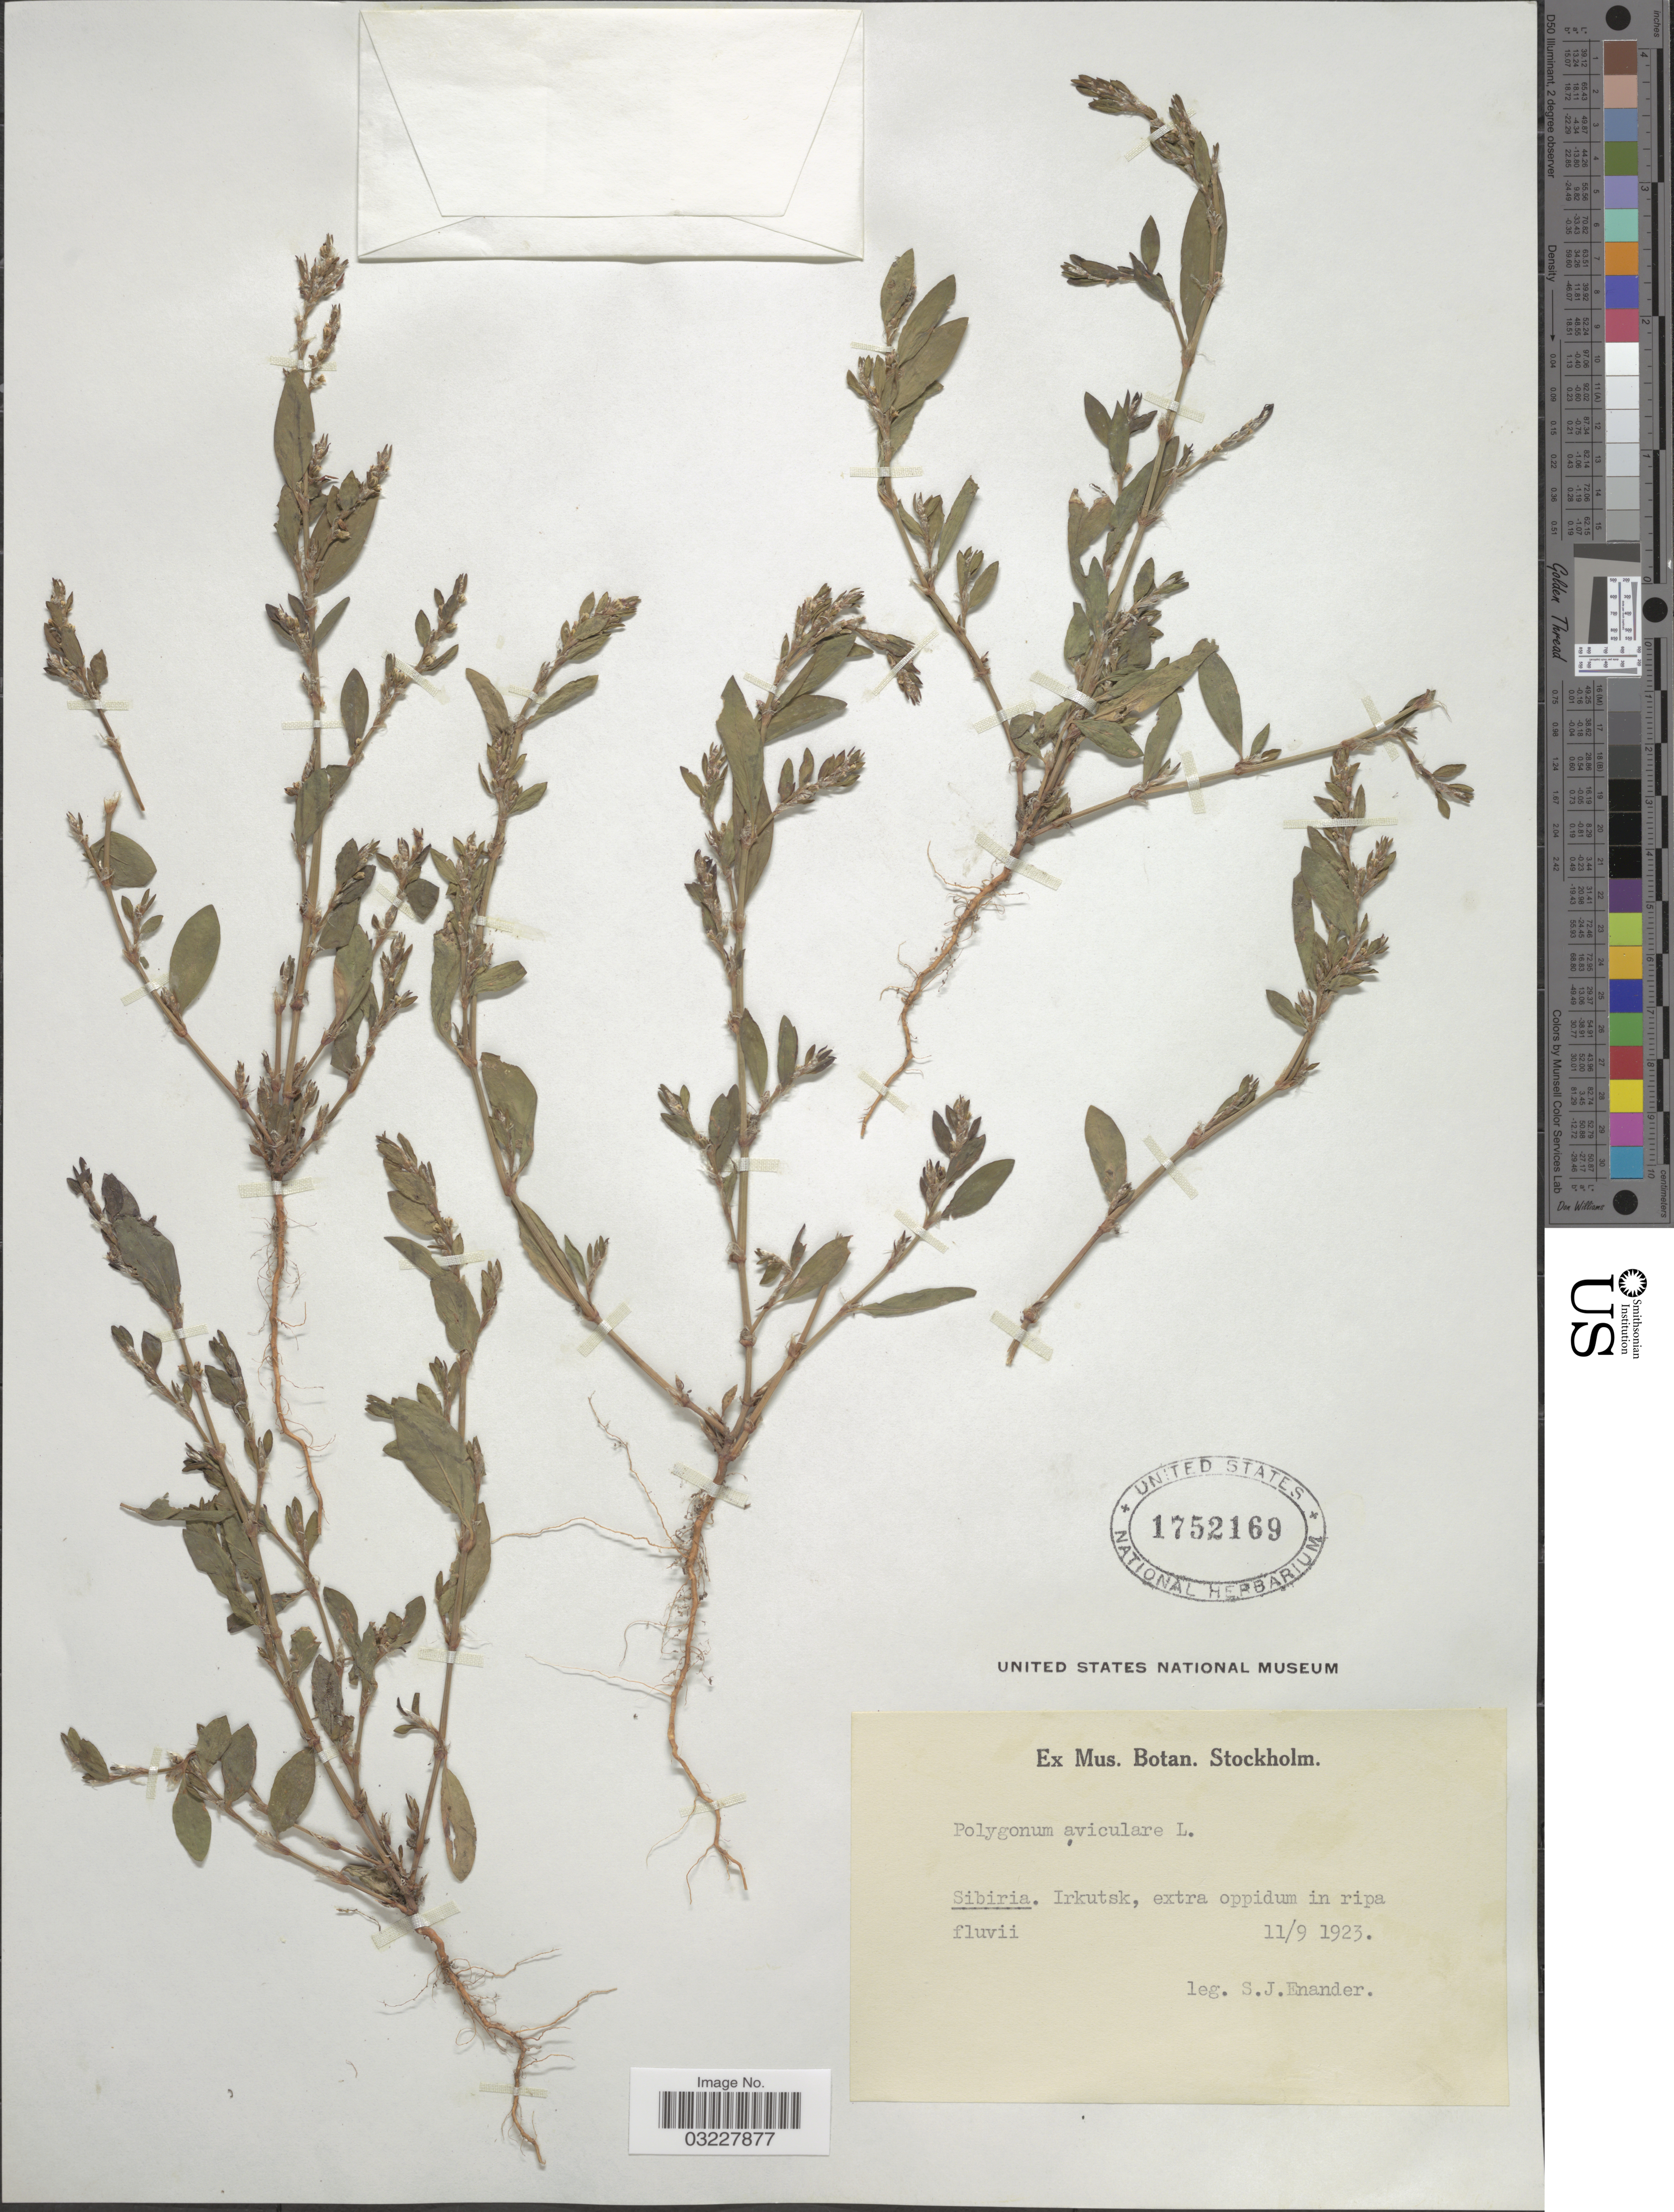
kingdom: Plantae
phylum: Tracheophyta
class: Magnoliopsida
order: Caryophyllales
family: Polygonaceae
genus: Polygonum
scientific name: Polygonum aviculare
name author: L.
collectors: S. Enander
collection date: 1923-09-11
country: Russian Federation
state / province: Irkutsk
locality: Sibiria. Irkutsk.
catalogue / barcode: US 1752169